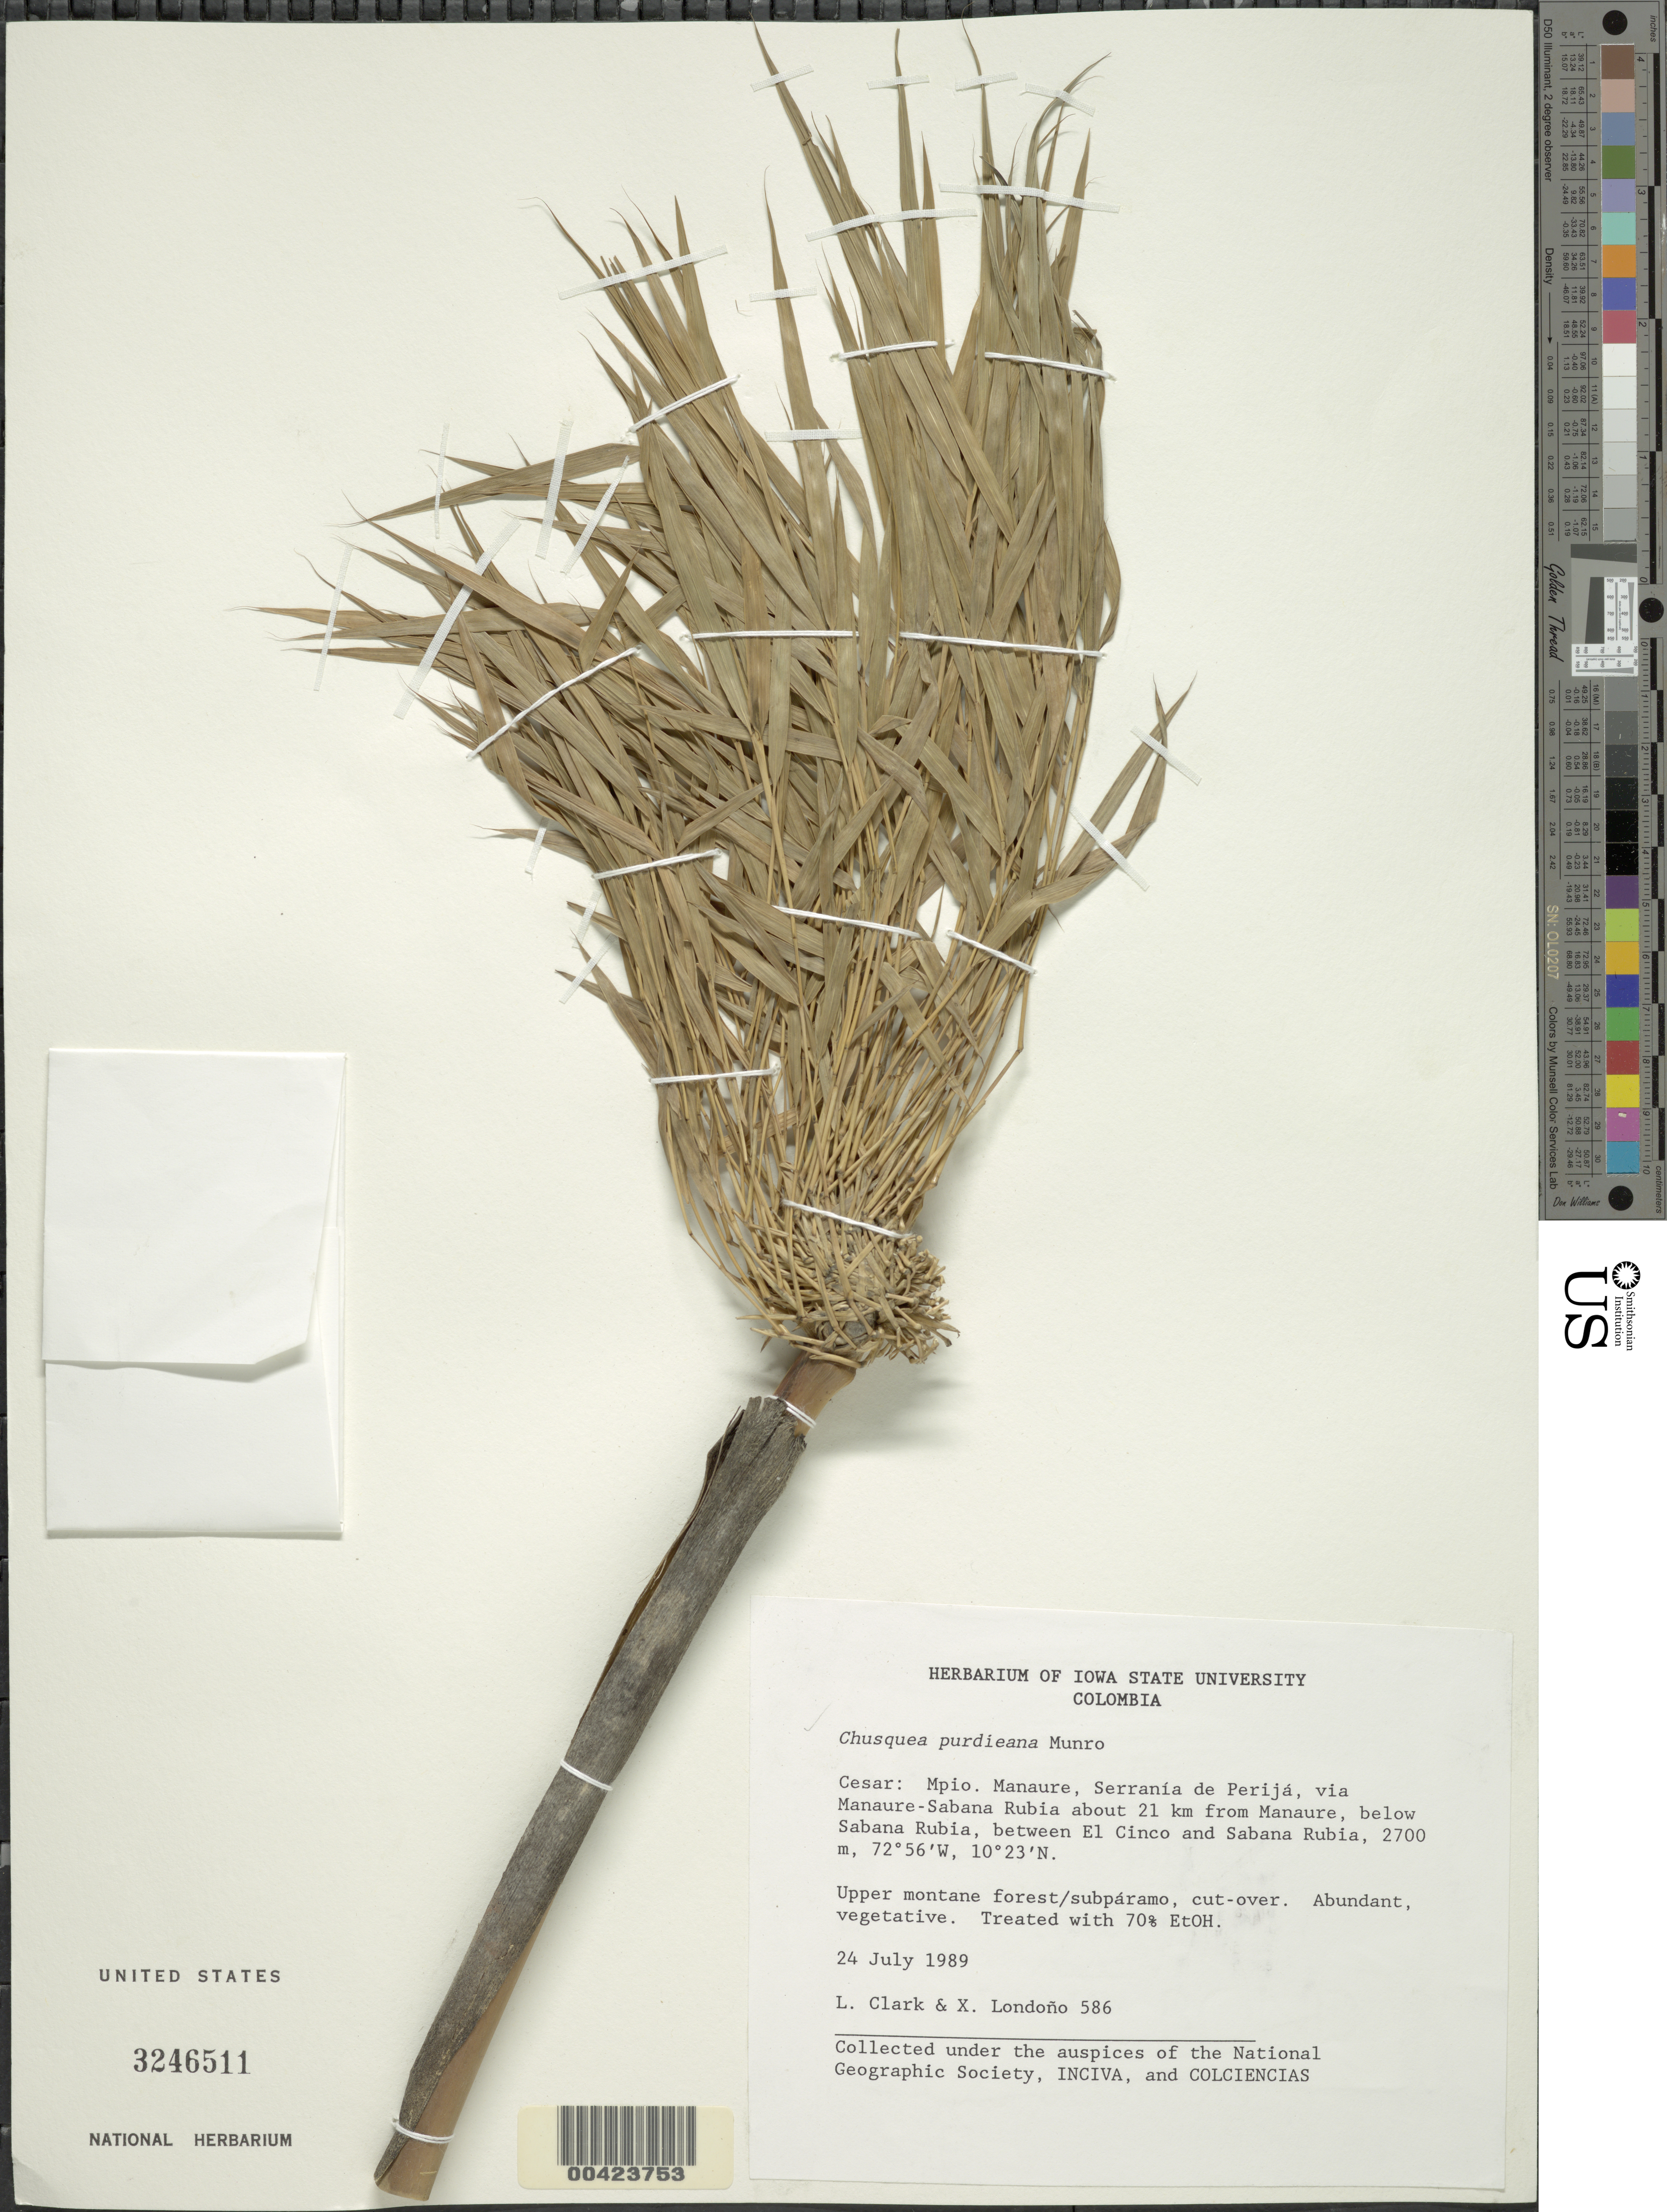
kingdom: Plantae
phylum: Tracheophyta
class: Liliopsida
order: Poales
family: Poaceae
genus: Chusquea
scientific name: Chusquea purdieana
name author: Munro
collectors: L. G. Clark & X. Londoño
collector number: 586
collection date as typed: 24 Jul 1989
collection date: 1989-07-24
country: Colombia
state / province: César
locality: Manaure Mun. (?), El Cinco and Sabana Rubio, between; Serrania de Perija, via Manaure-Sabana Rubia about 21 km from Manaure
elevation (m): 2700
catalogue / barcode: US 3246511